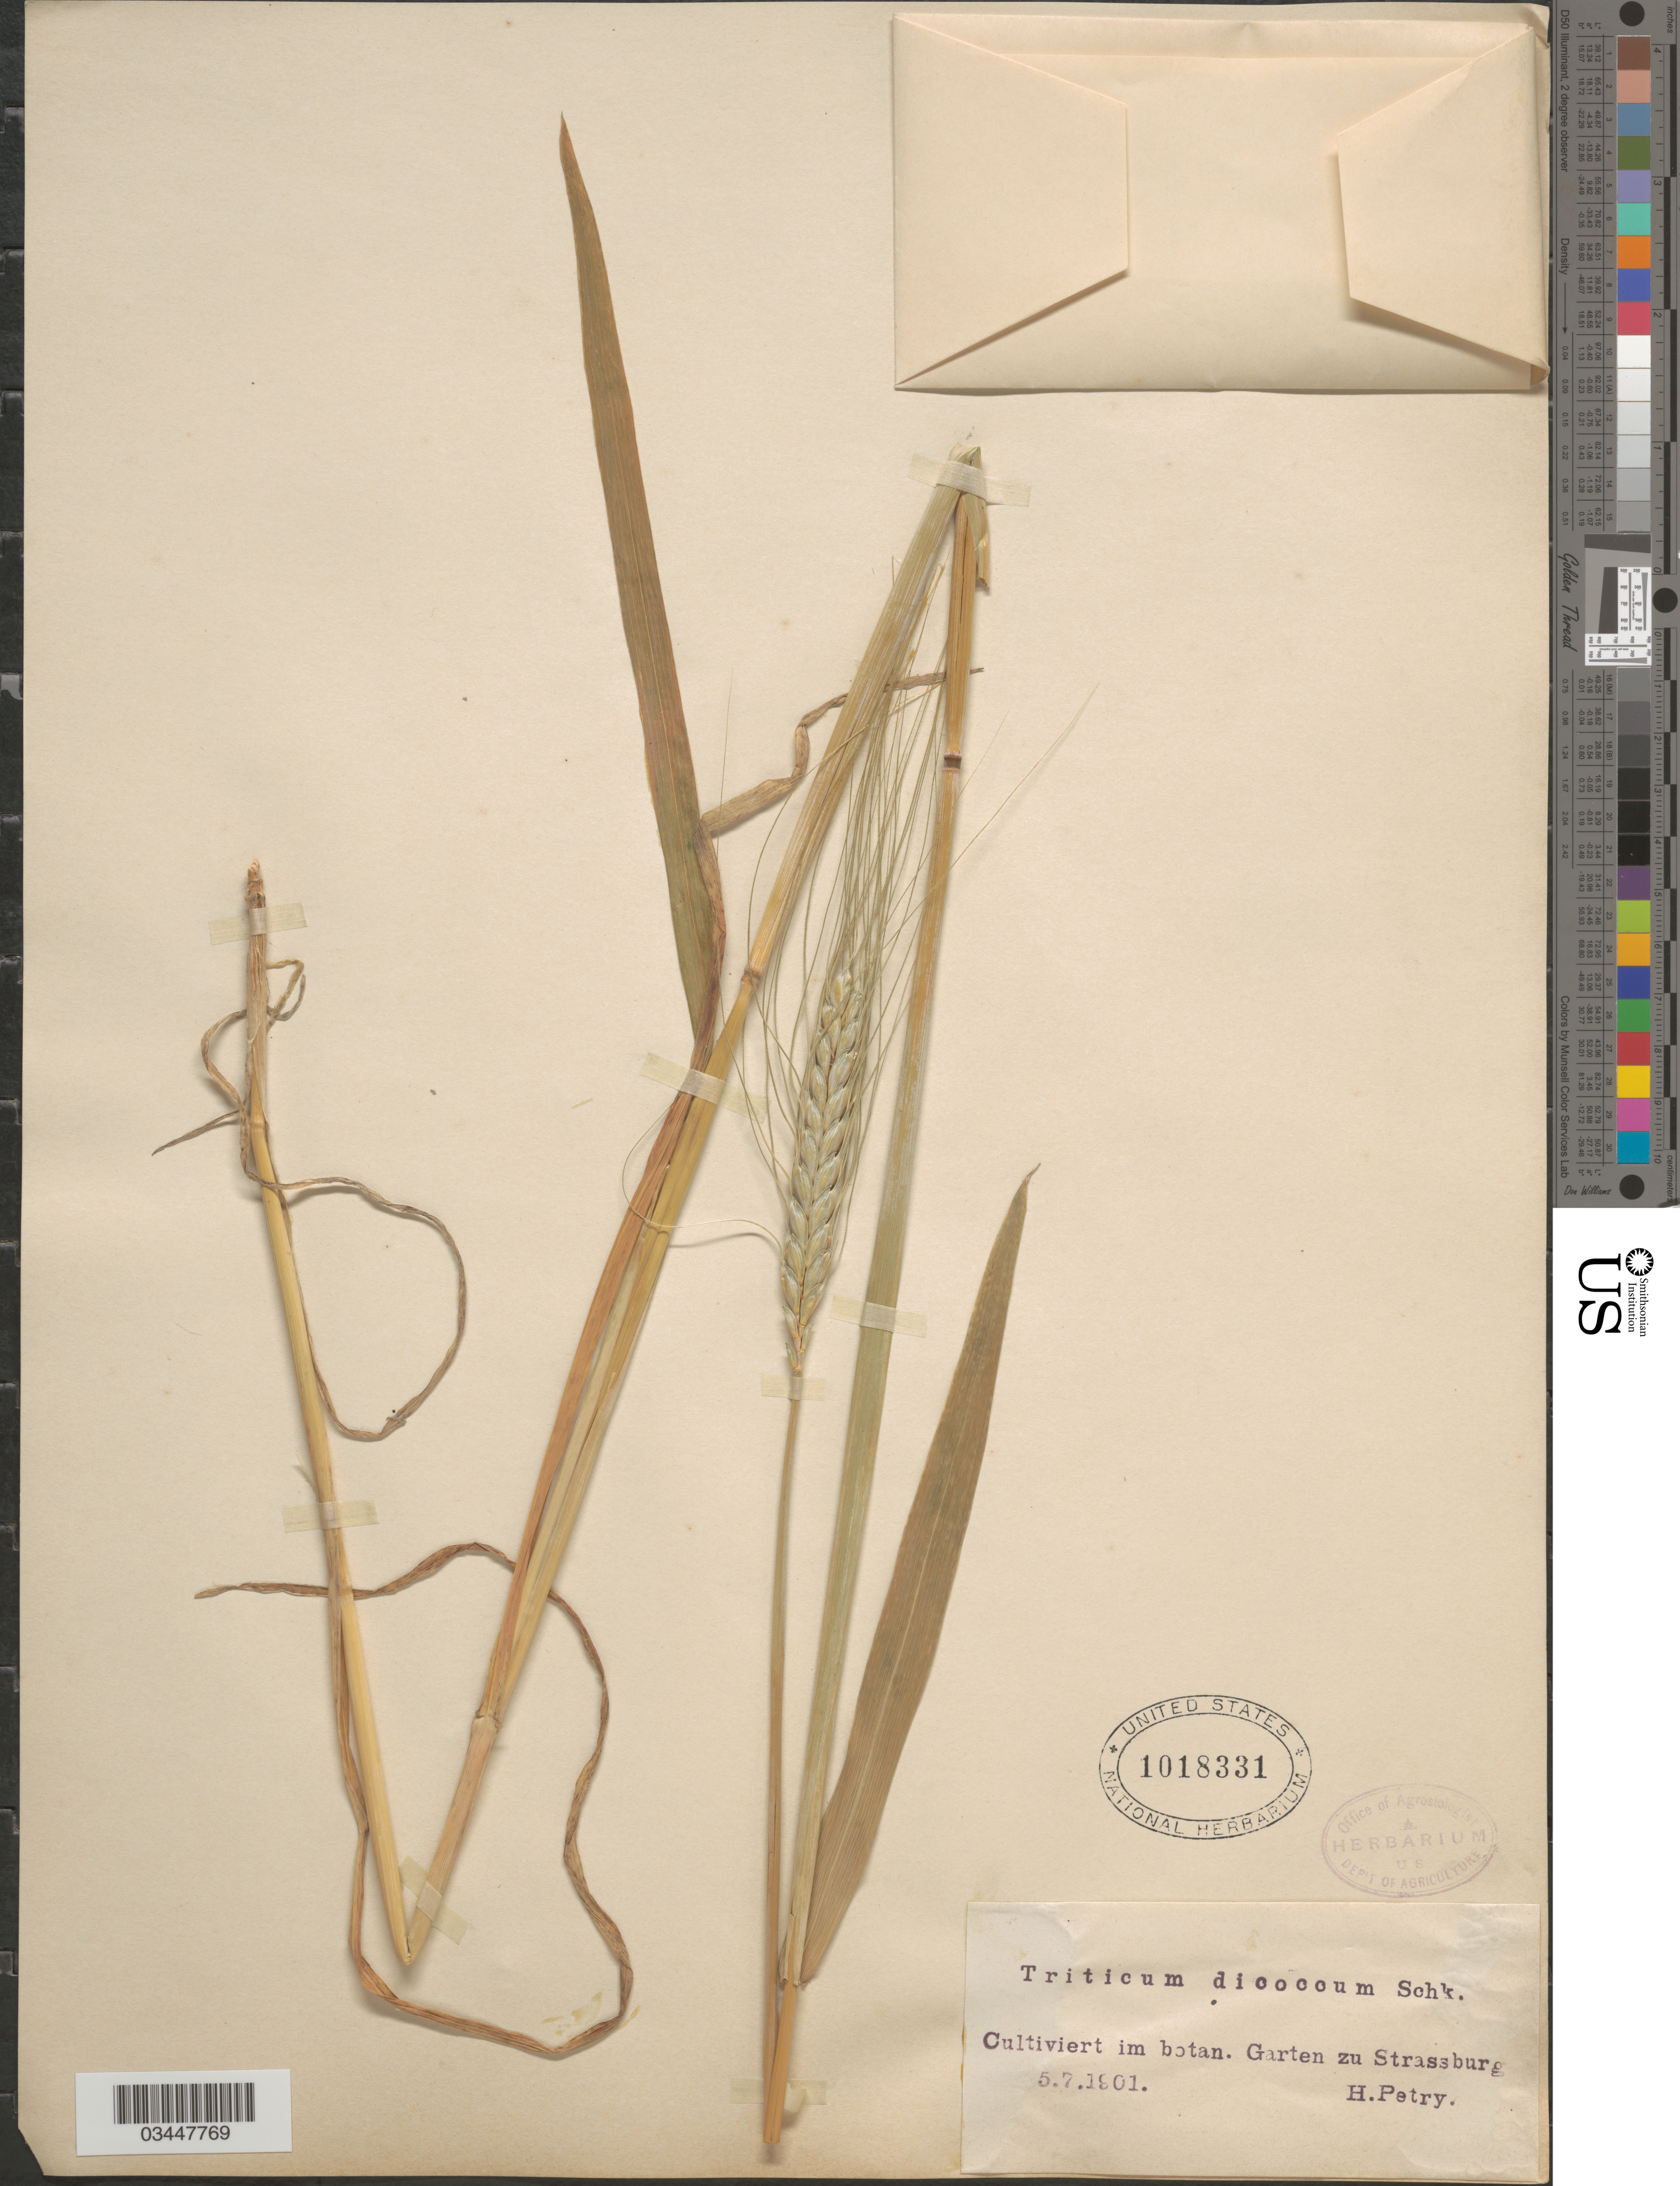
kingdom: Plantae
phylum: Tracheophyta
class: Liliopsida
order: Poales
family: Poaceae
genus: Triticum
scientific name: Triticum dicoccum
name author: Schrank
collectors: H. Petry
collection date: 1901-07-05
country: France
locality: Cultiviert im botan. Garten zu Strassburg.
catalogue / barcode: US 1018331